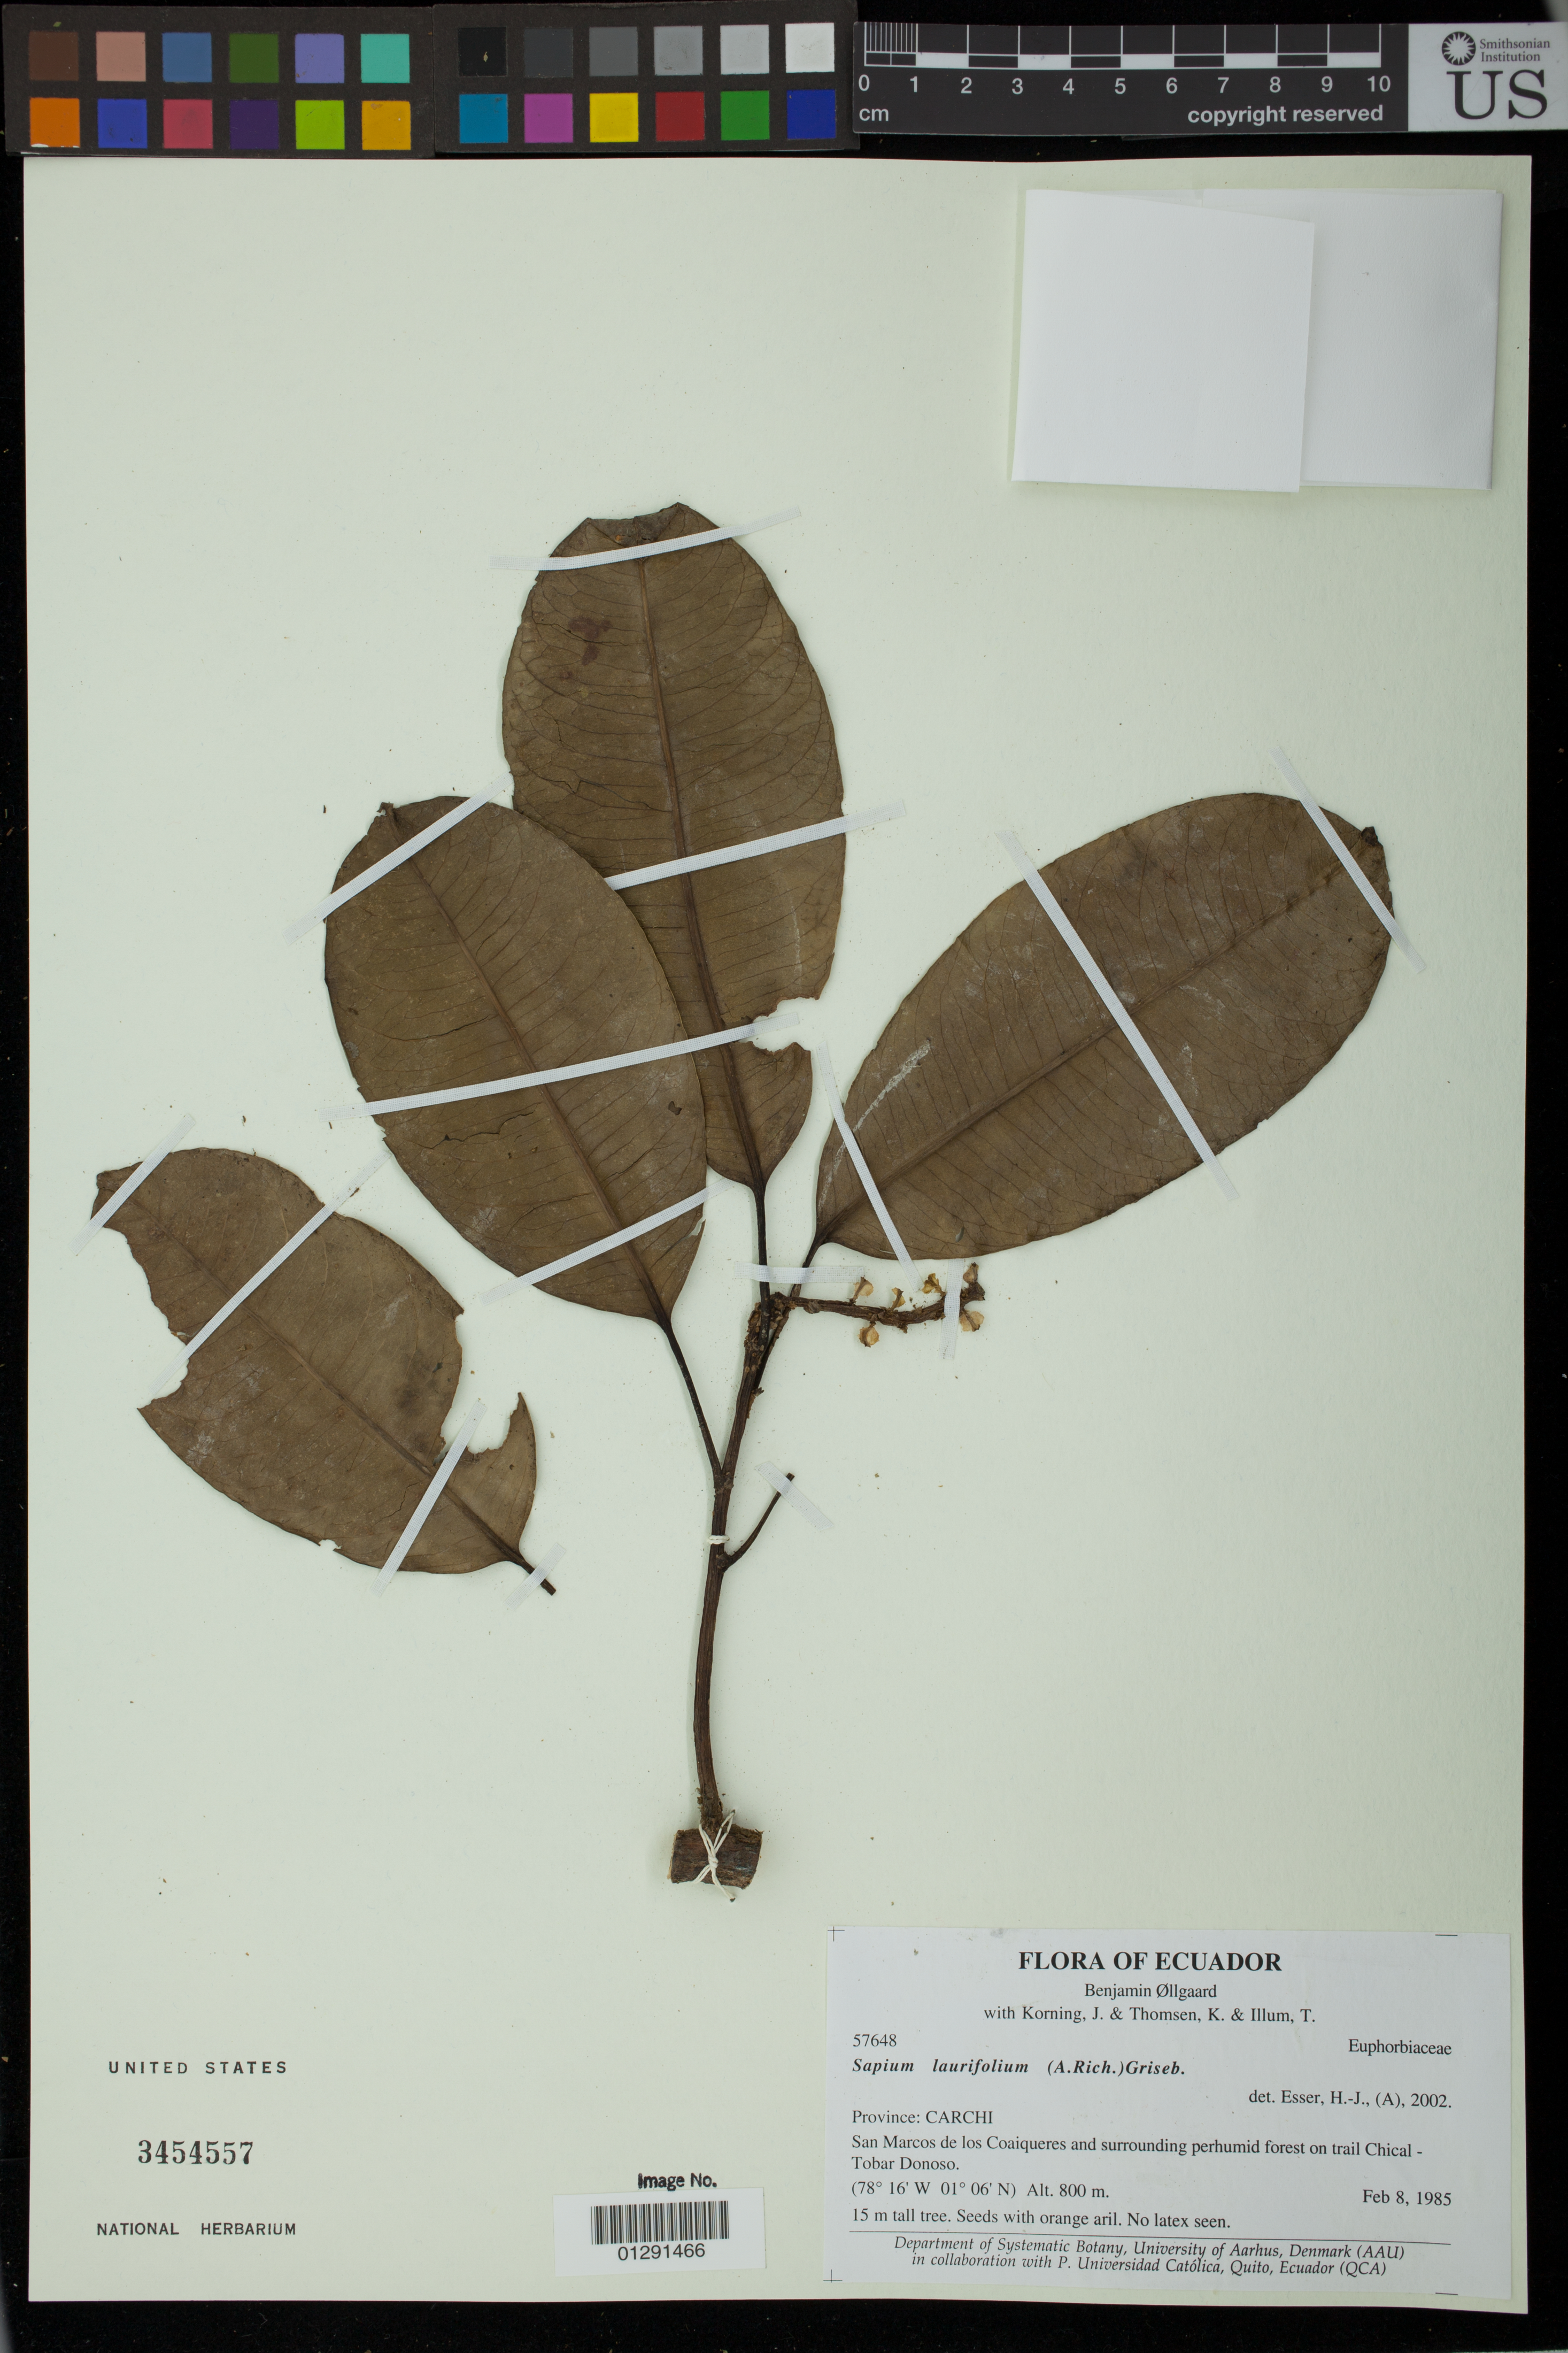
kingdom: Plantae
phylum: Tracheophyta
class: Magnoliopsida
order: Malpighiales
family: Euphorbiaceae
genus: Sapium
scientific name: Sapium lauriflorum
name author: (A. Rich.) Griseb.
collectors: B. Øllgaard, J. Korning, K. Thomsen & T. Illum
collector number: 57648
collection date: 1985-02-08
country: Ecuador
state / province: Carchi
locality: San Marcos de los Coaiqueres, Trail Chical to Tobar Donoso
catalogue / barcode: US 3454557